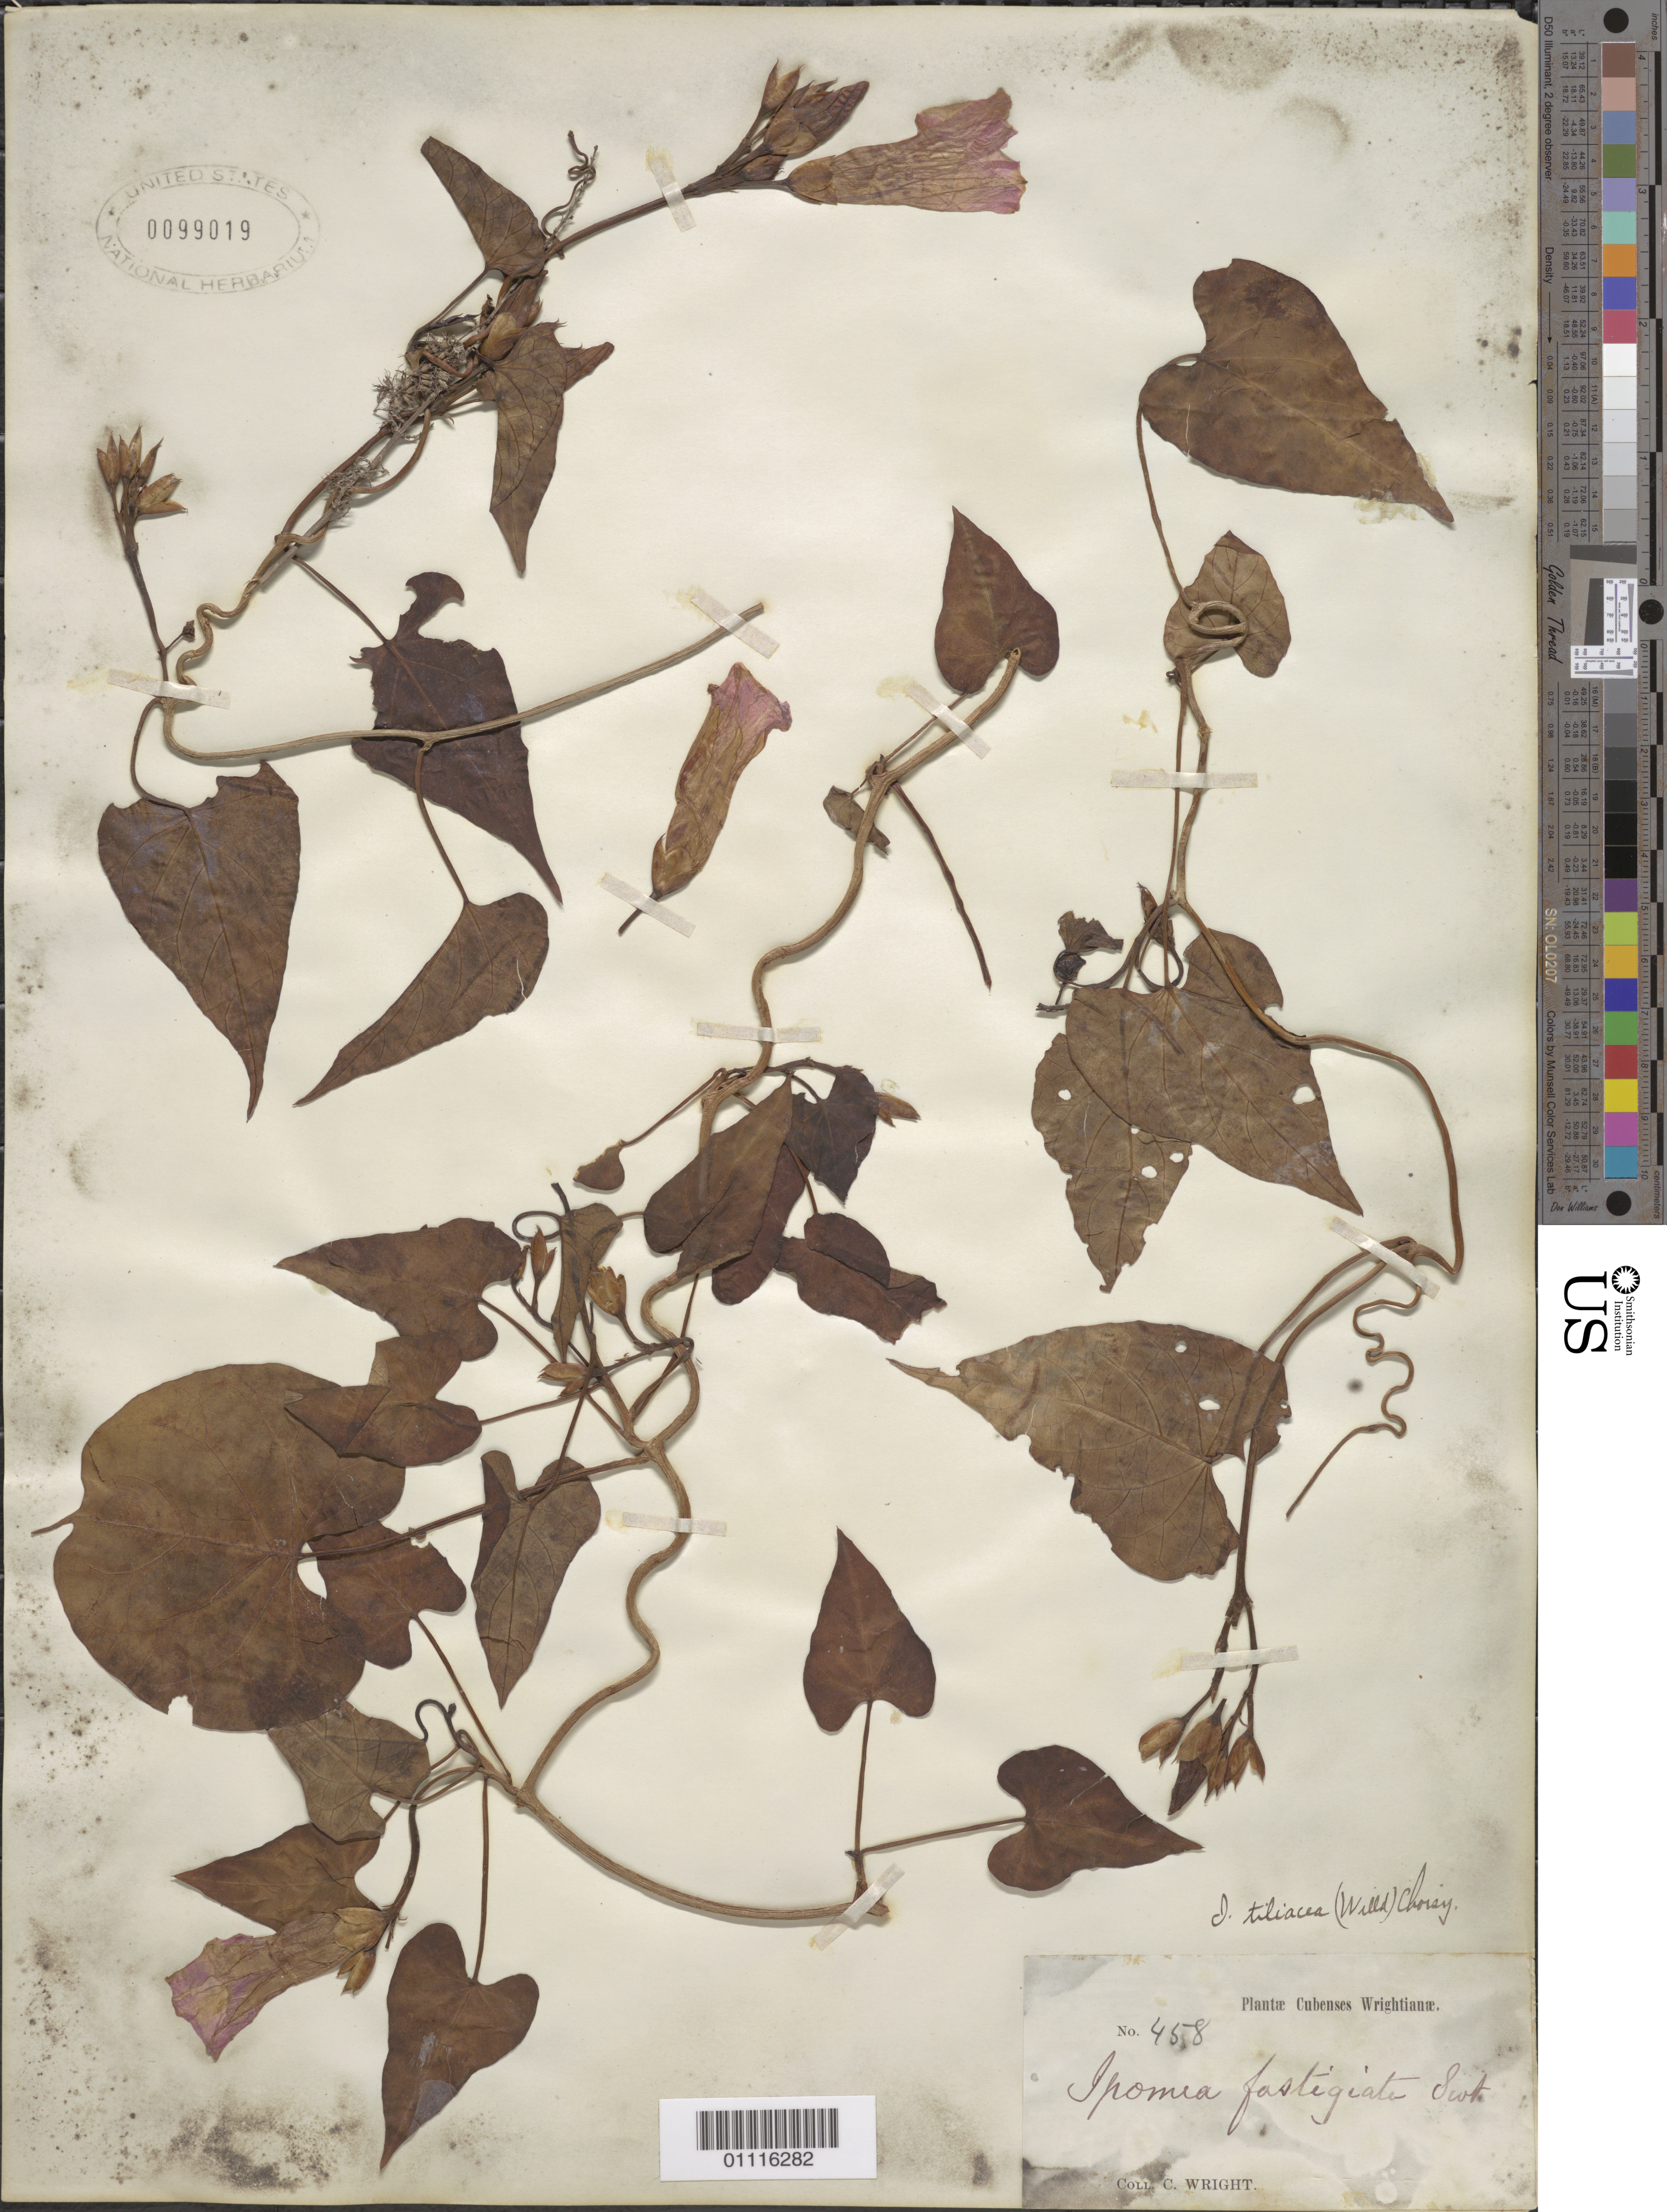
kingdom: Plantae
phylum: Tracheophyta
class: Magnoliopsida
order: Solanales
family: Convolvulaceae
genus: Ipomoea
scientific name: Ipomoea tiliacea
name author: (Willd.) Choisy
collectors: C. Wright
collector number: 458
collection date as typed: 1800 to 1899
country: Cuba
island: Cuba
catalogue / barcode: US 99019